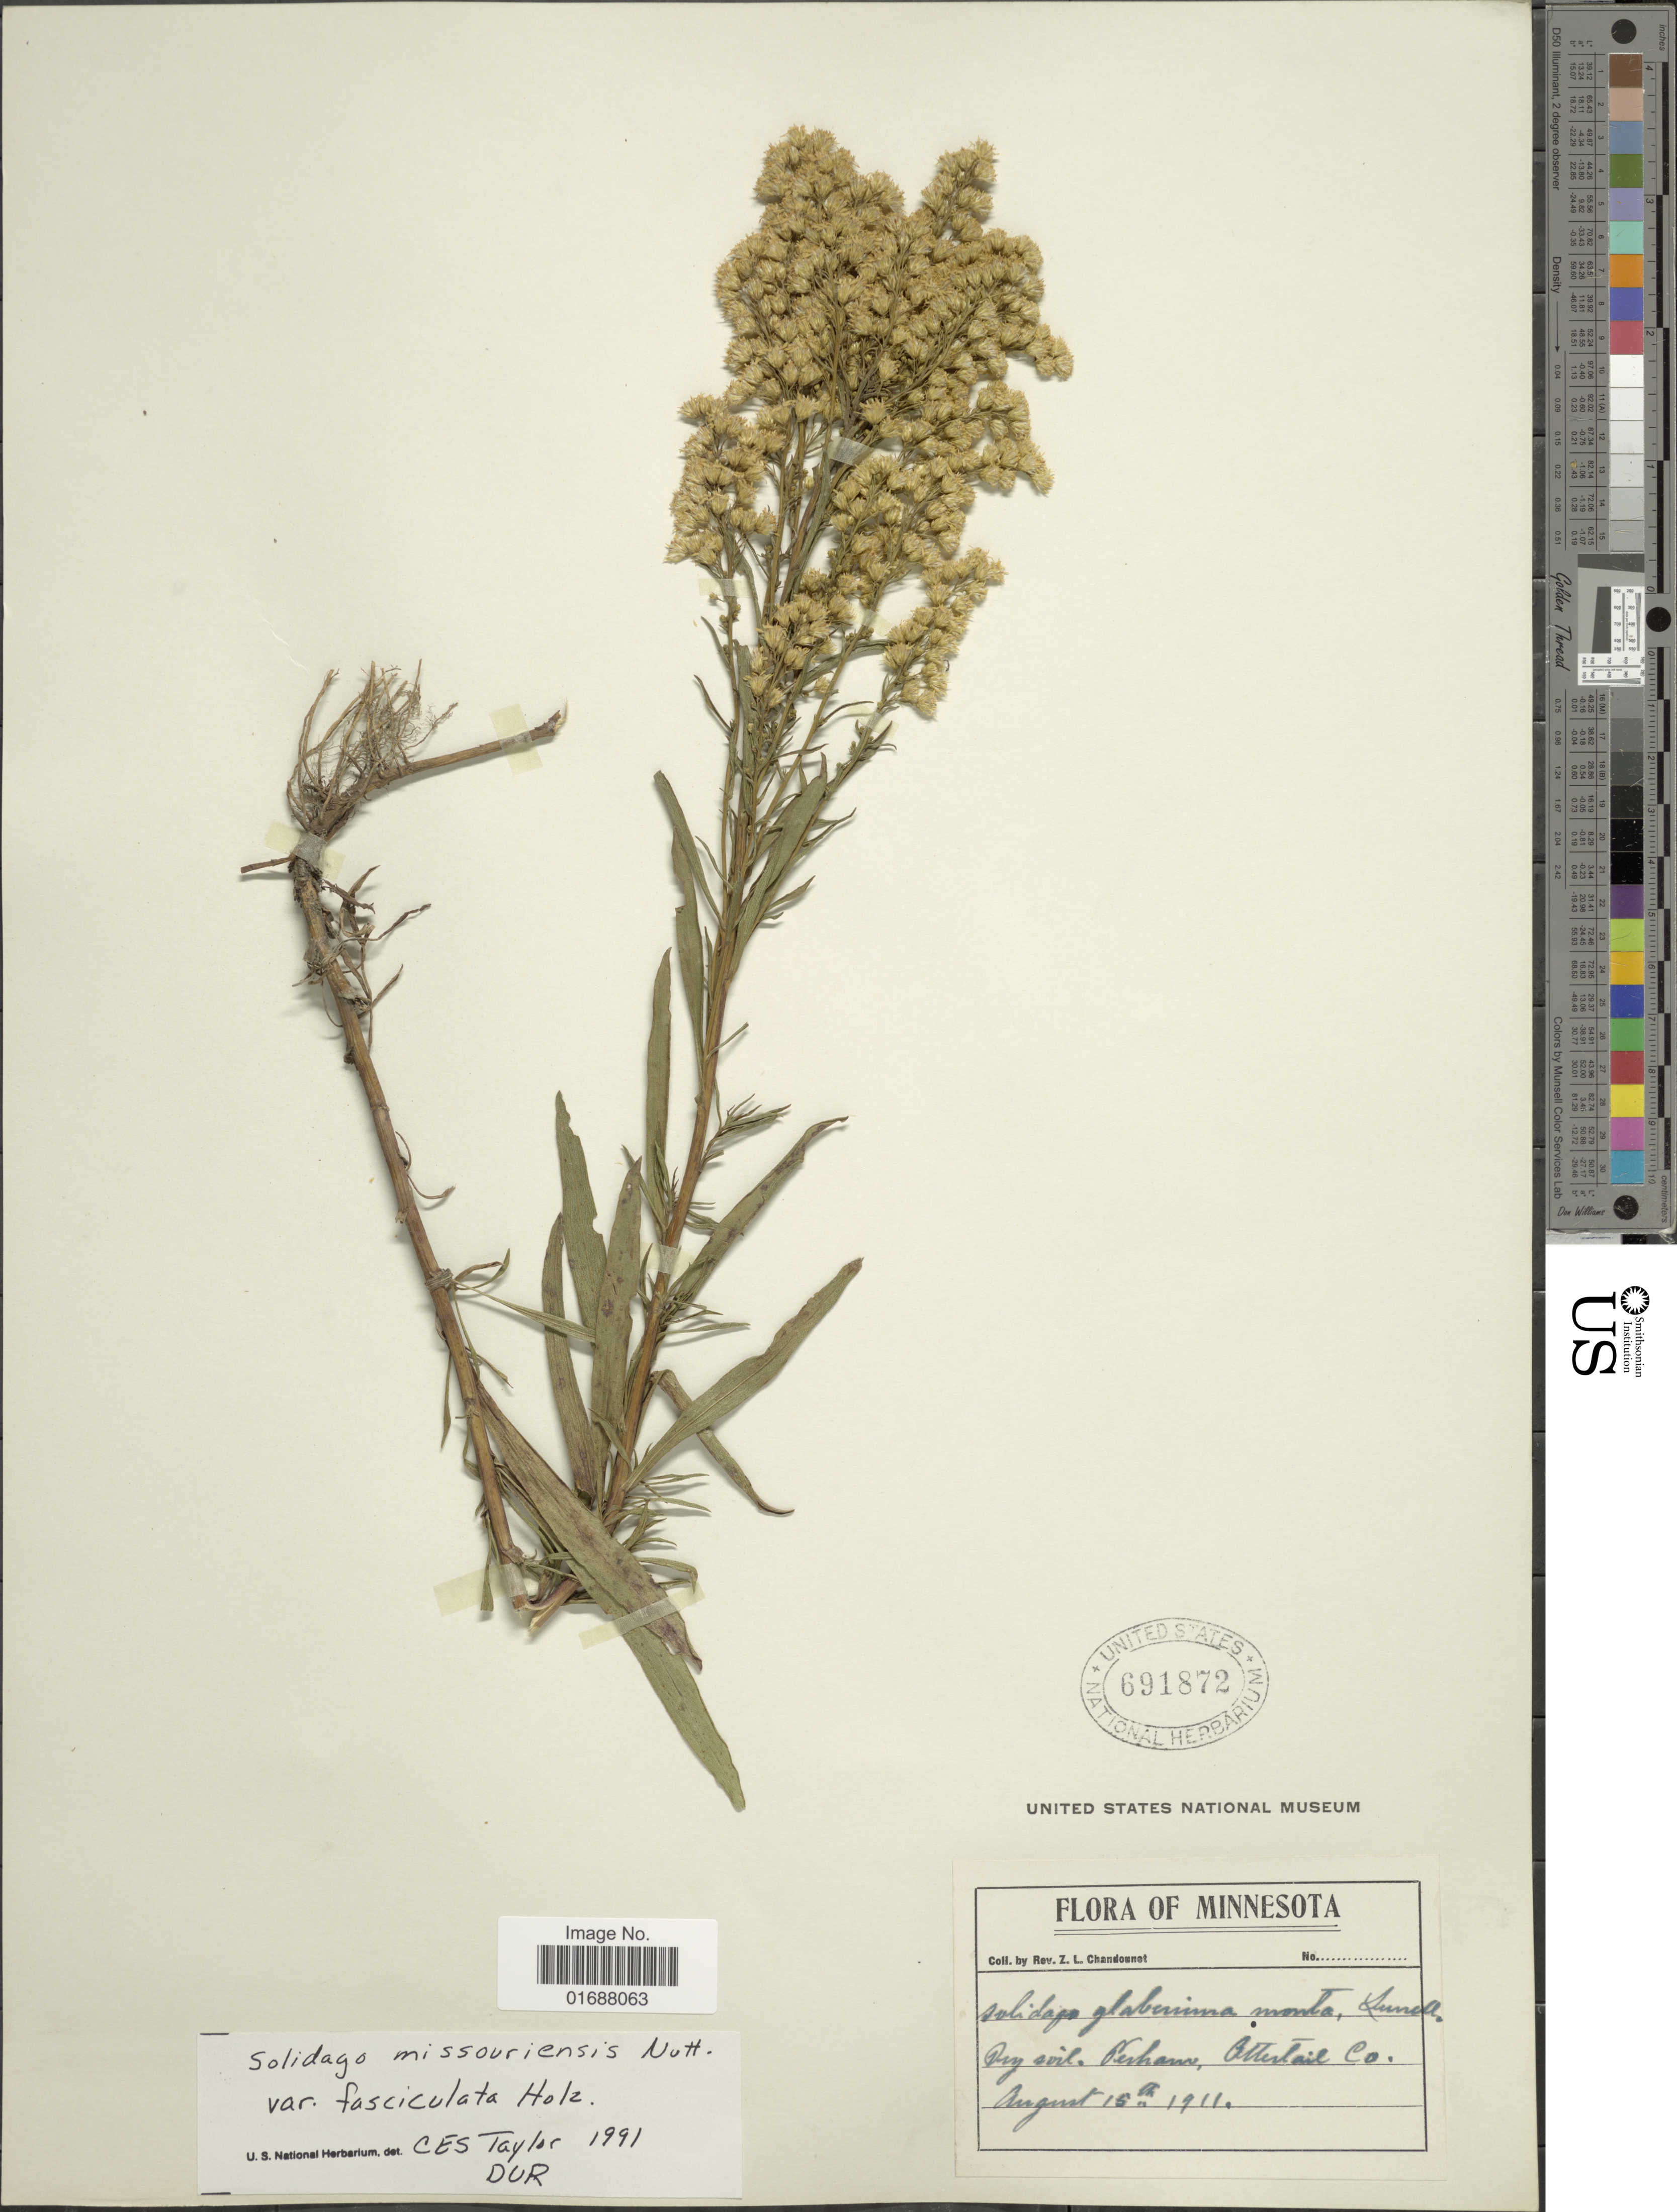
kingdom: Plantae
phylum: Tracheophyta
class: Magnoliopsida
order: Asterales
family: Asteraceae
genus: Solidago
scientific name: Solidago missouriensis var. fasciculata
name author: Holz.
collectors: Z. Chandonnet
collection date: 1911-08-15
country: United States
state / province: Minnesota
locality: Perham, Otter Tail Co.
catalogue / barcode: US 691872